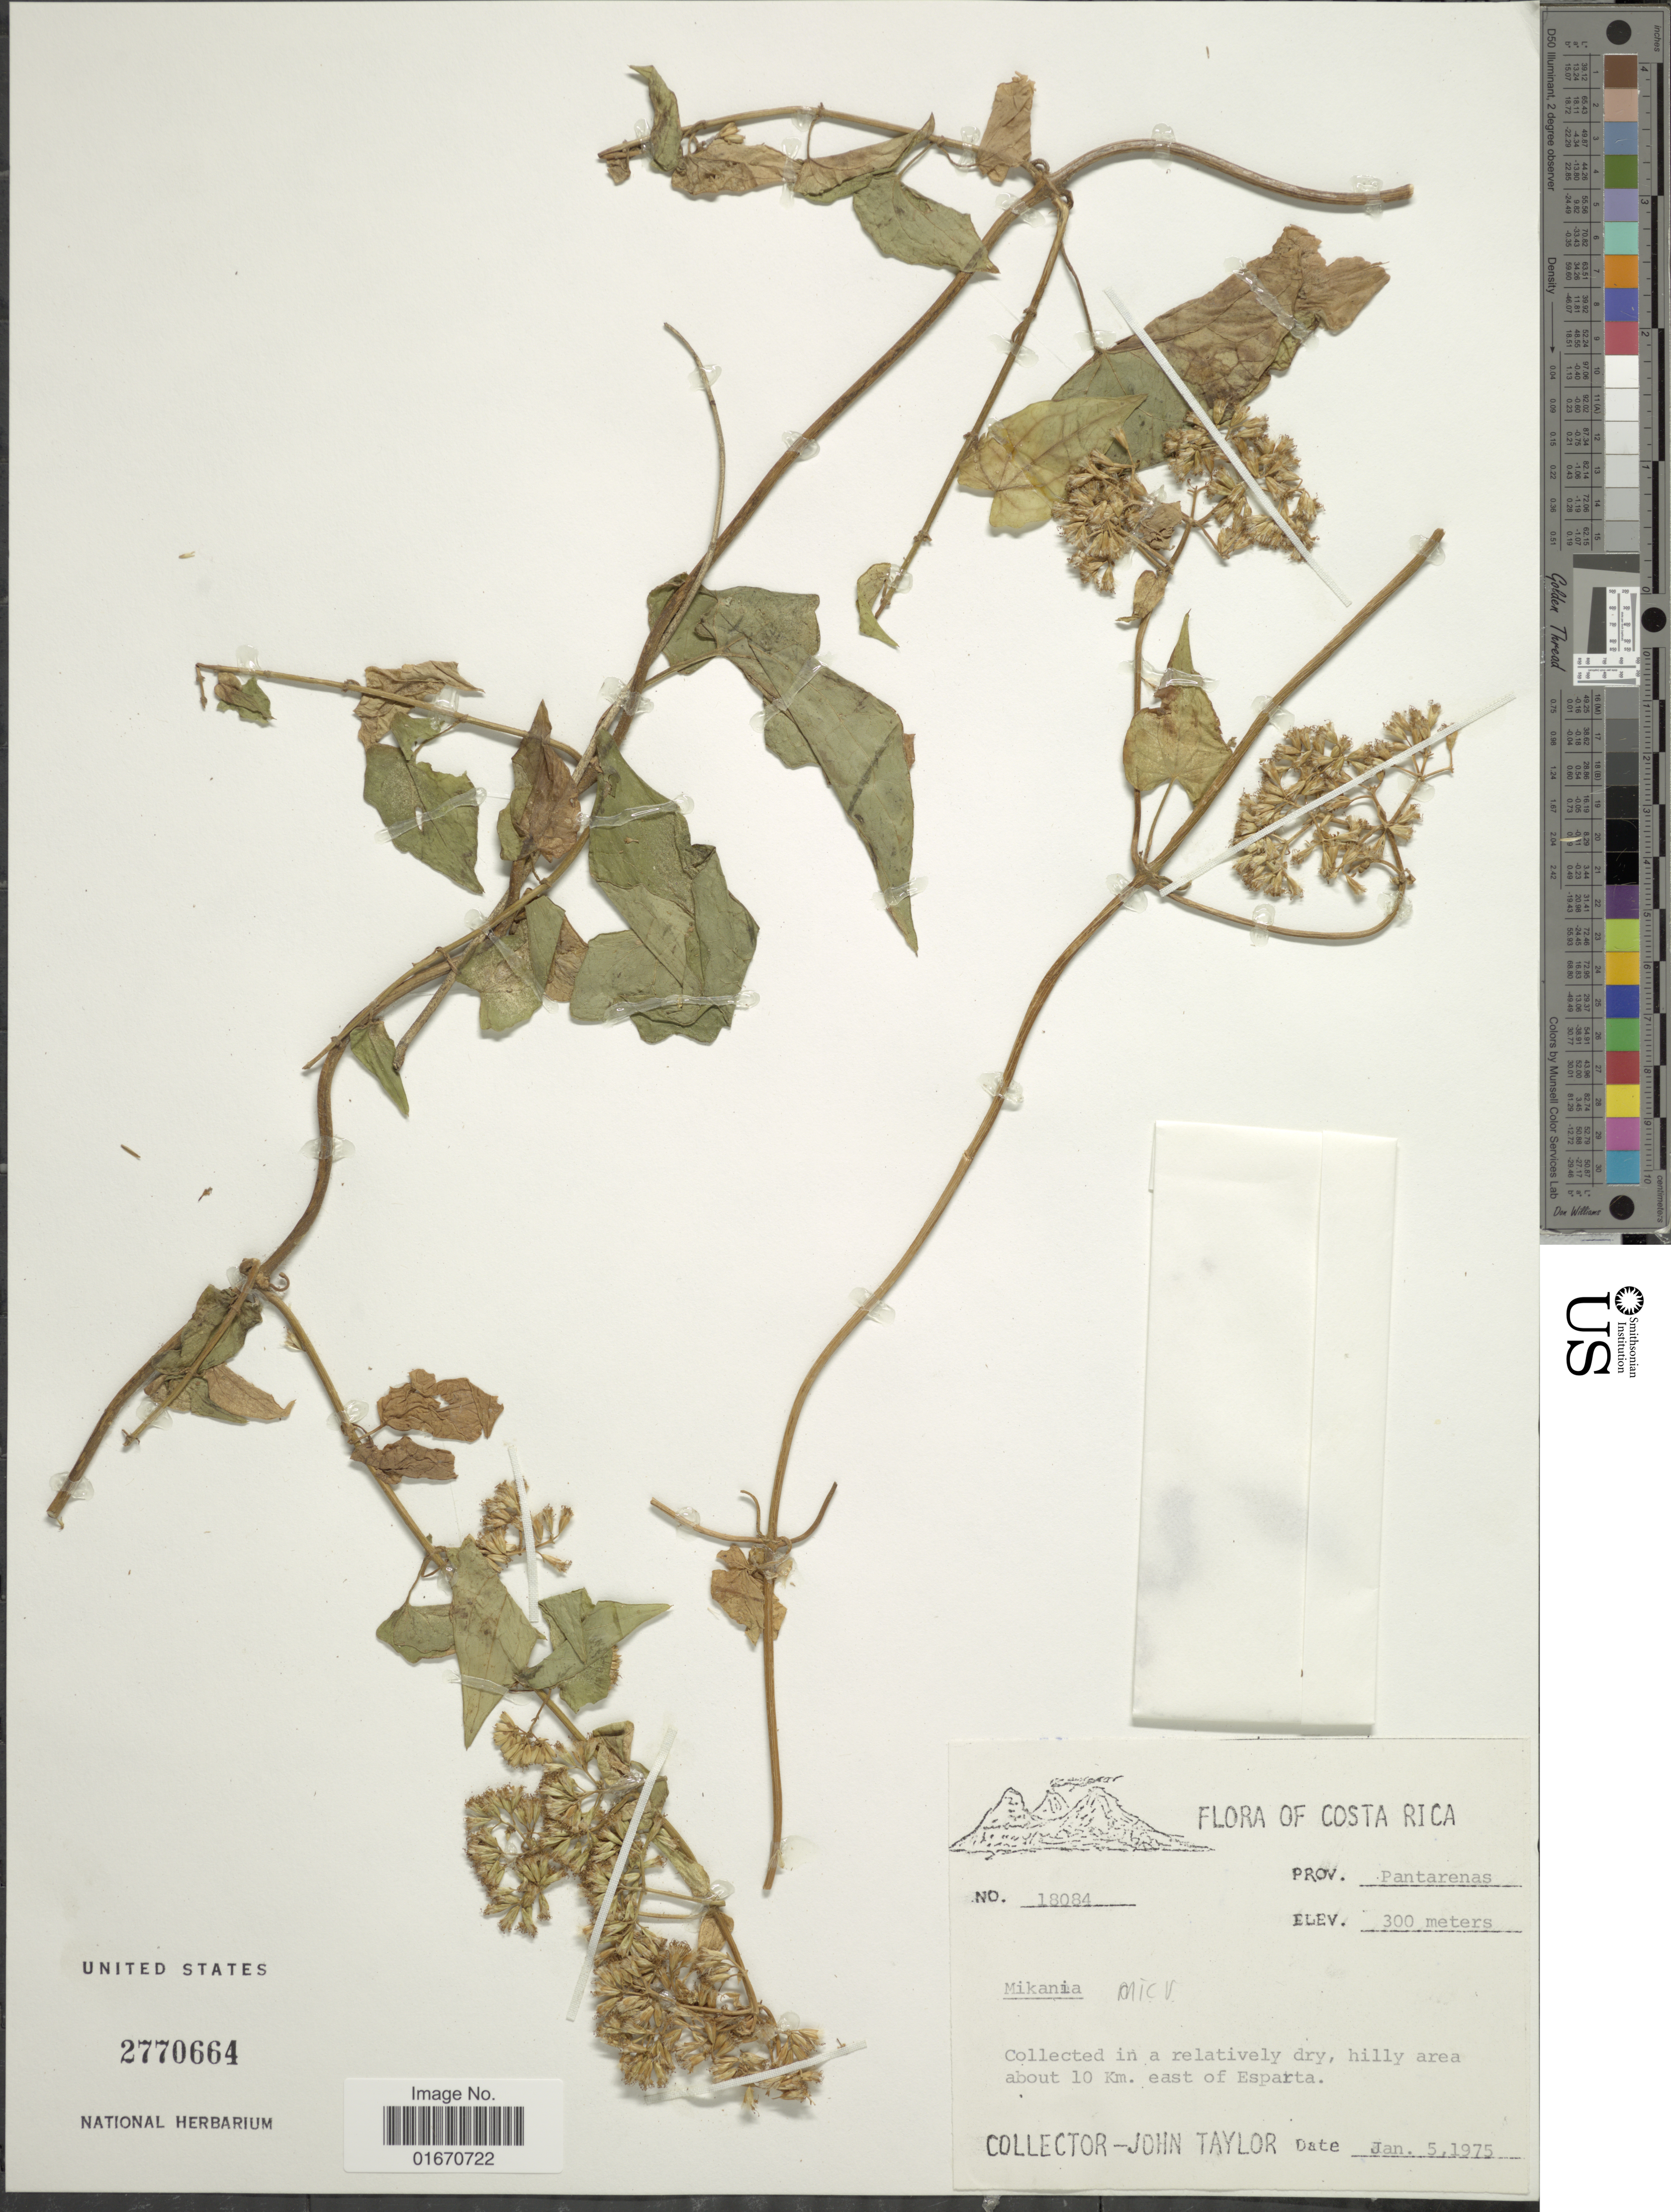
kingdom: Plantae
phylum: Tracheophyta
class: Magnoliopsida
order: Asterales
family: Asteraceae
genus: Mikania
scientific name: Mikania micrantha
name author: Kunth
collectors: J. Taylor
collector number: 18084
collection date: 1975-01-05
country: Costa Rica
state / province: Puntarenas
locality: About 10 km east of Esparta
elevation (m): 300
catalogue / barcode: US 2770664